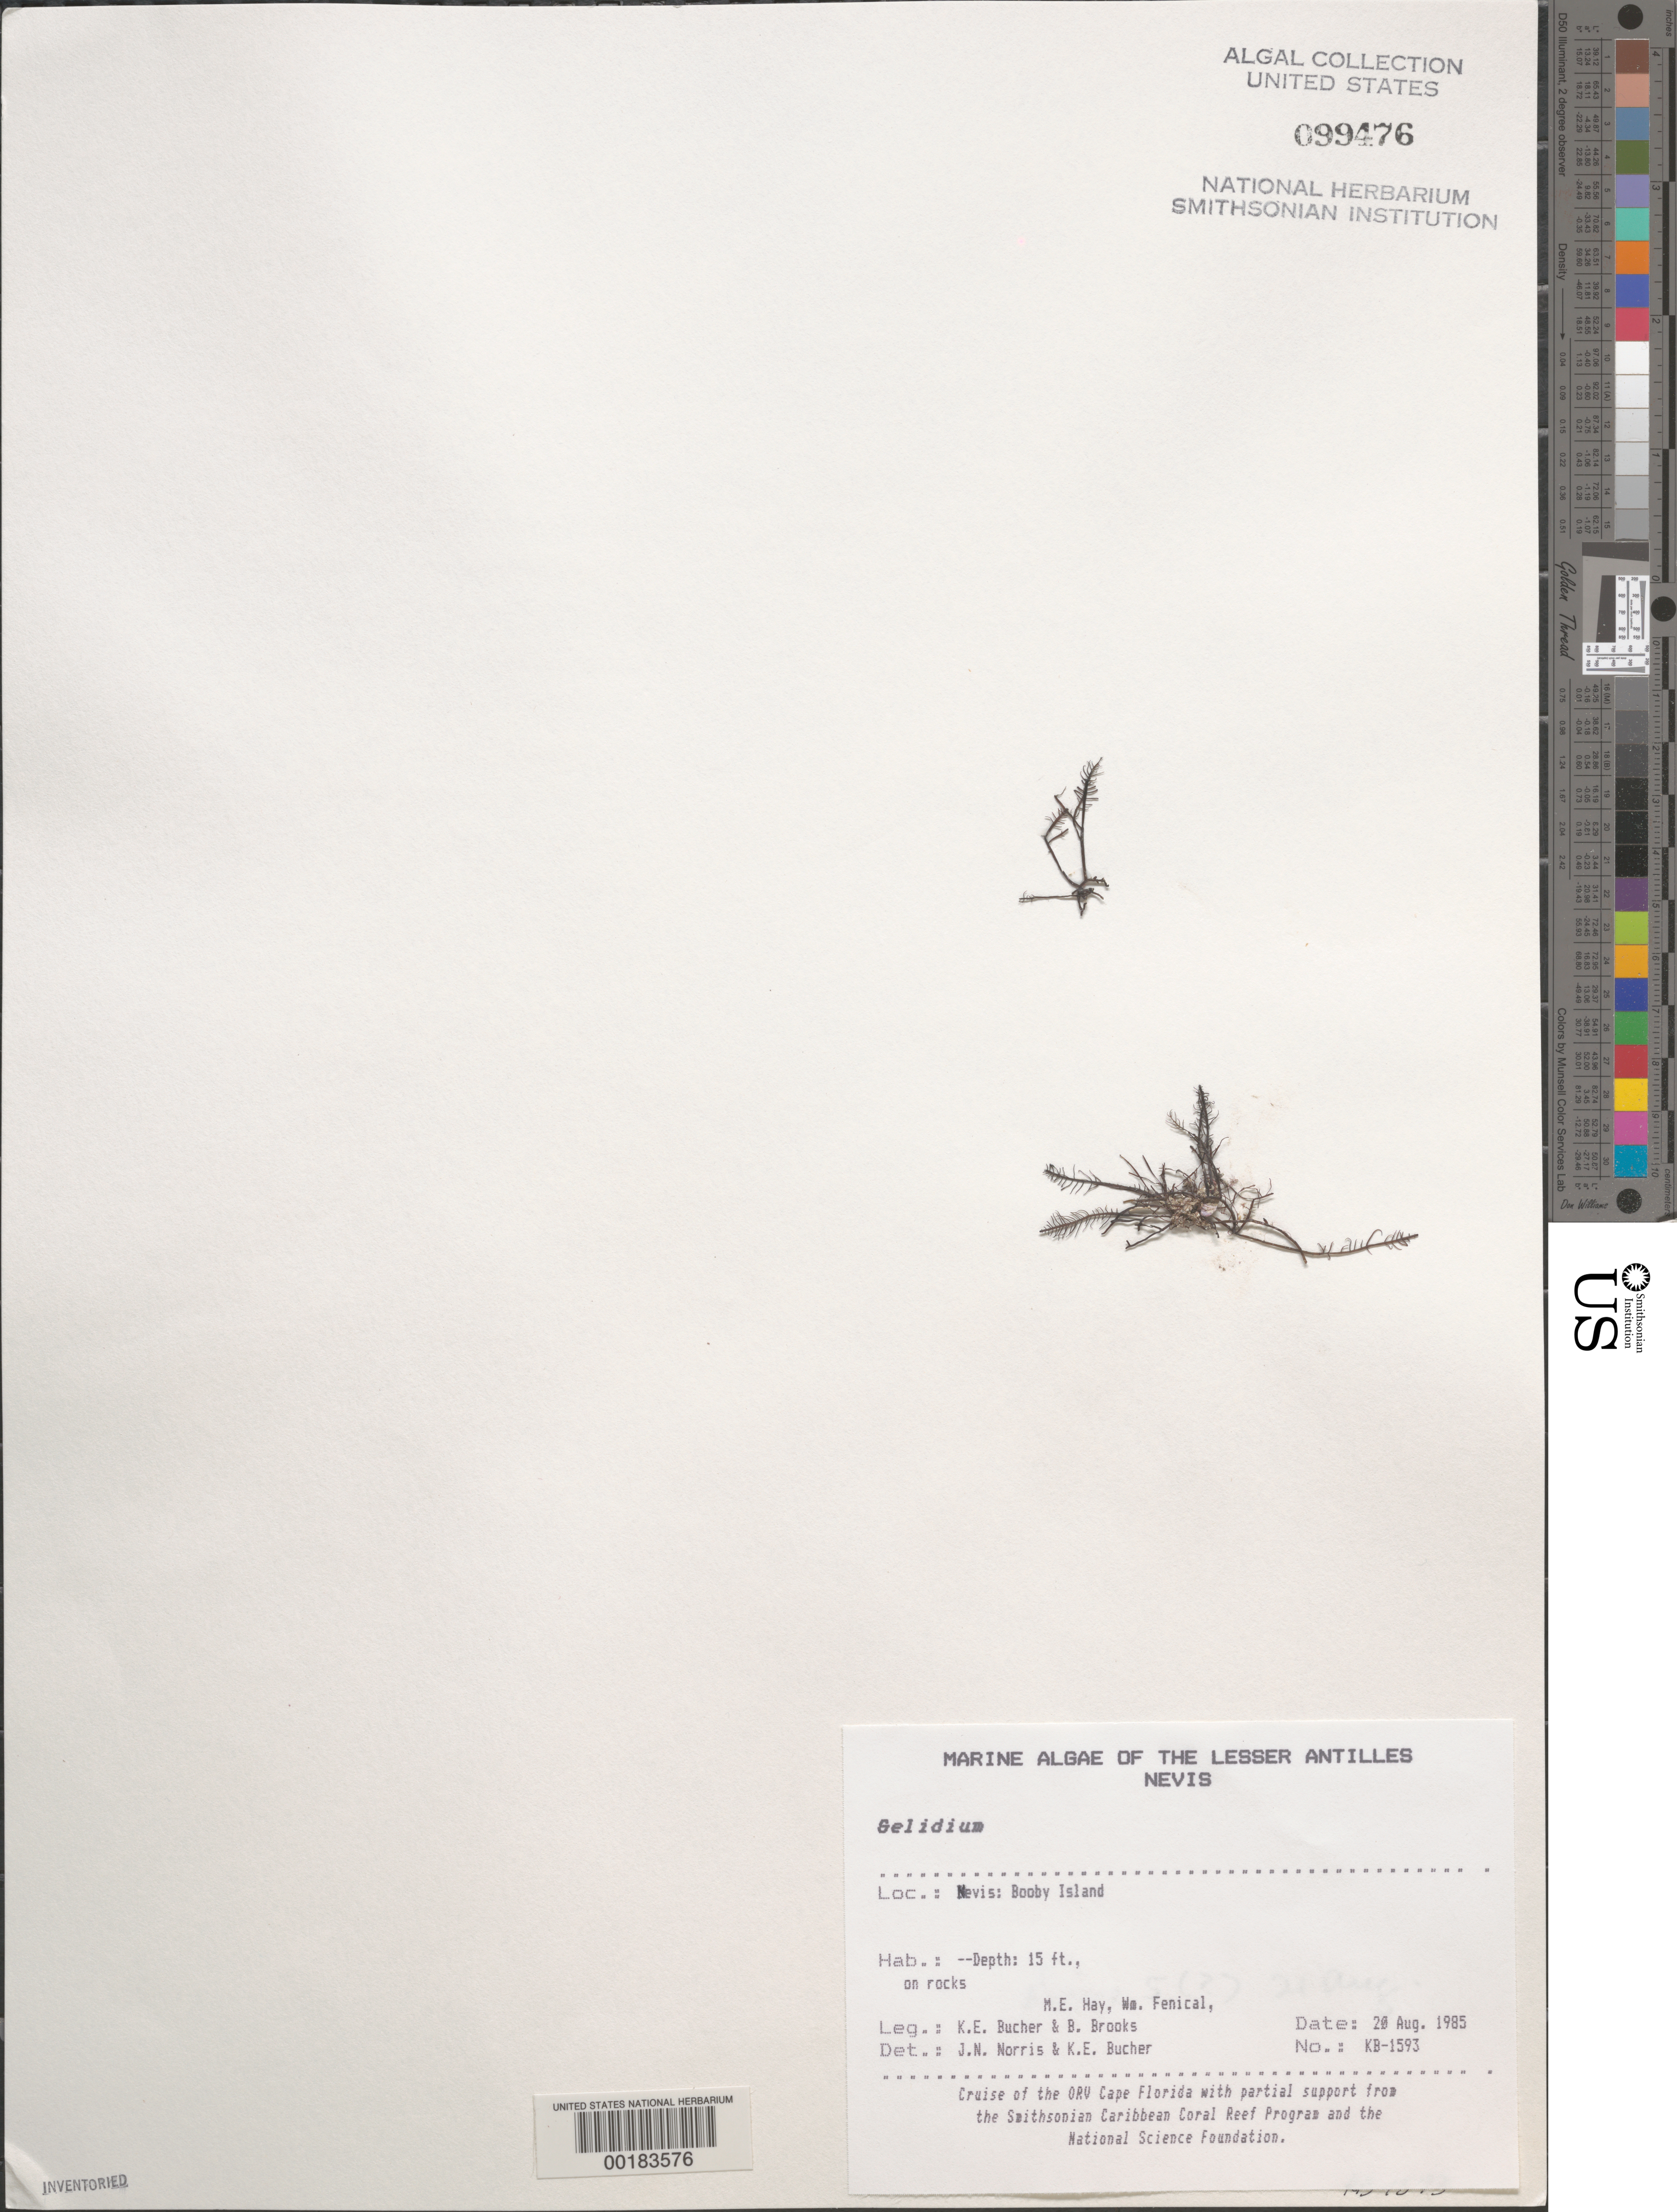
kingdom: Plantae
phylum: Rhodophyta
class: Florideophyceae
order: Gelidiales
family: Gelidiaceae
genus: Gelidium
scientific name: Gelidium sp.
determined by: Norris, J. N.; Bucher, K. E.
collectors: K. E. Bucher & B. Brooks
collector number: Kb-1593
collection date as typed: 20 Aug 1985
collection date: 1985-08-20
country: St. Christopher-Nevis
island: Nevis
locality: Booby Island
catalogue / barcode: US 99476